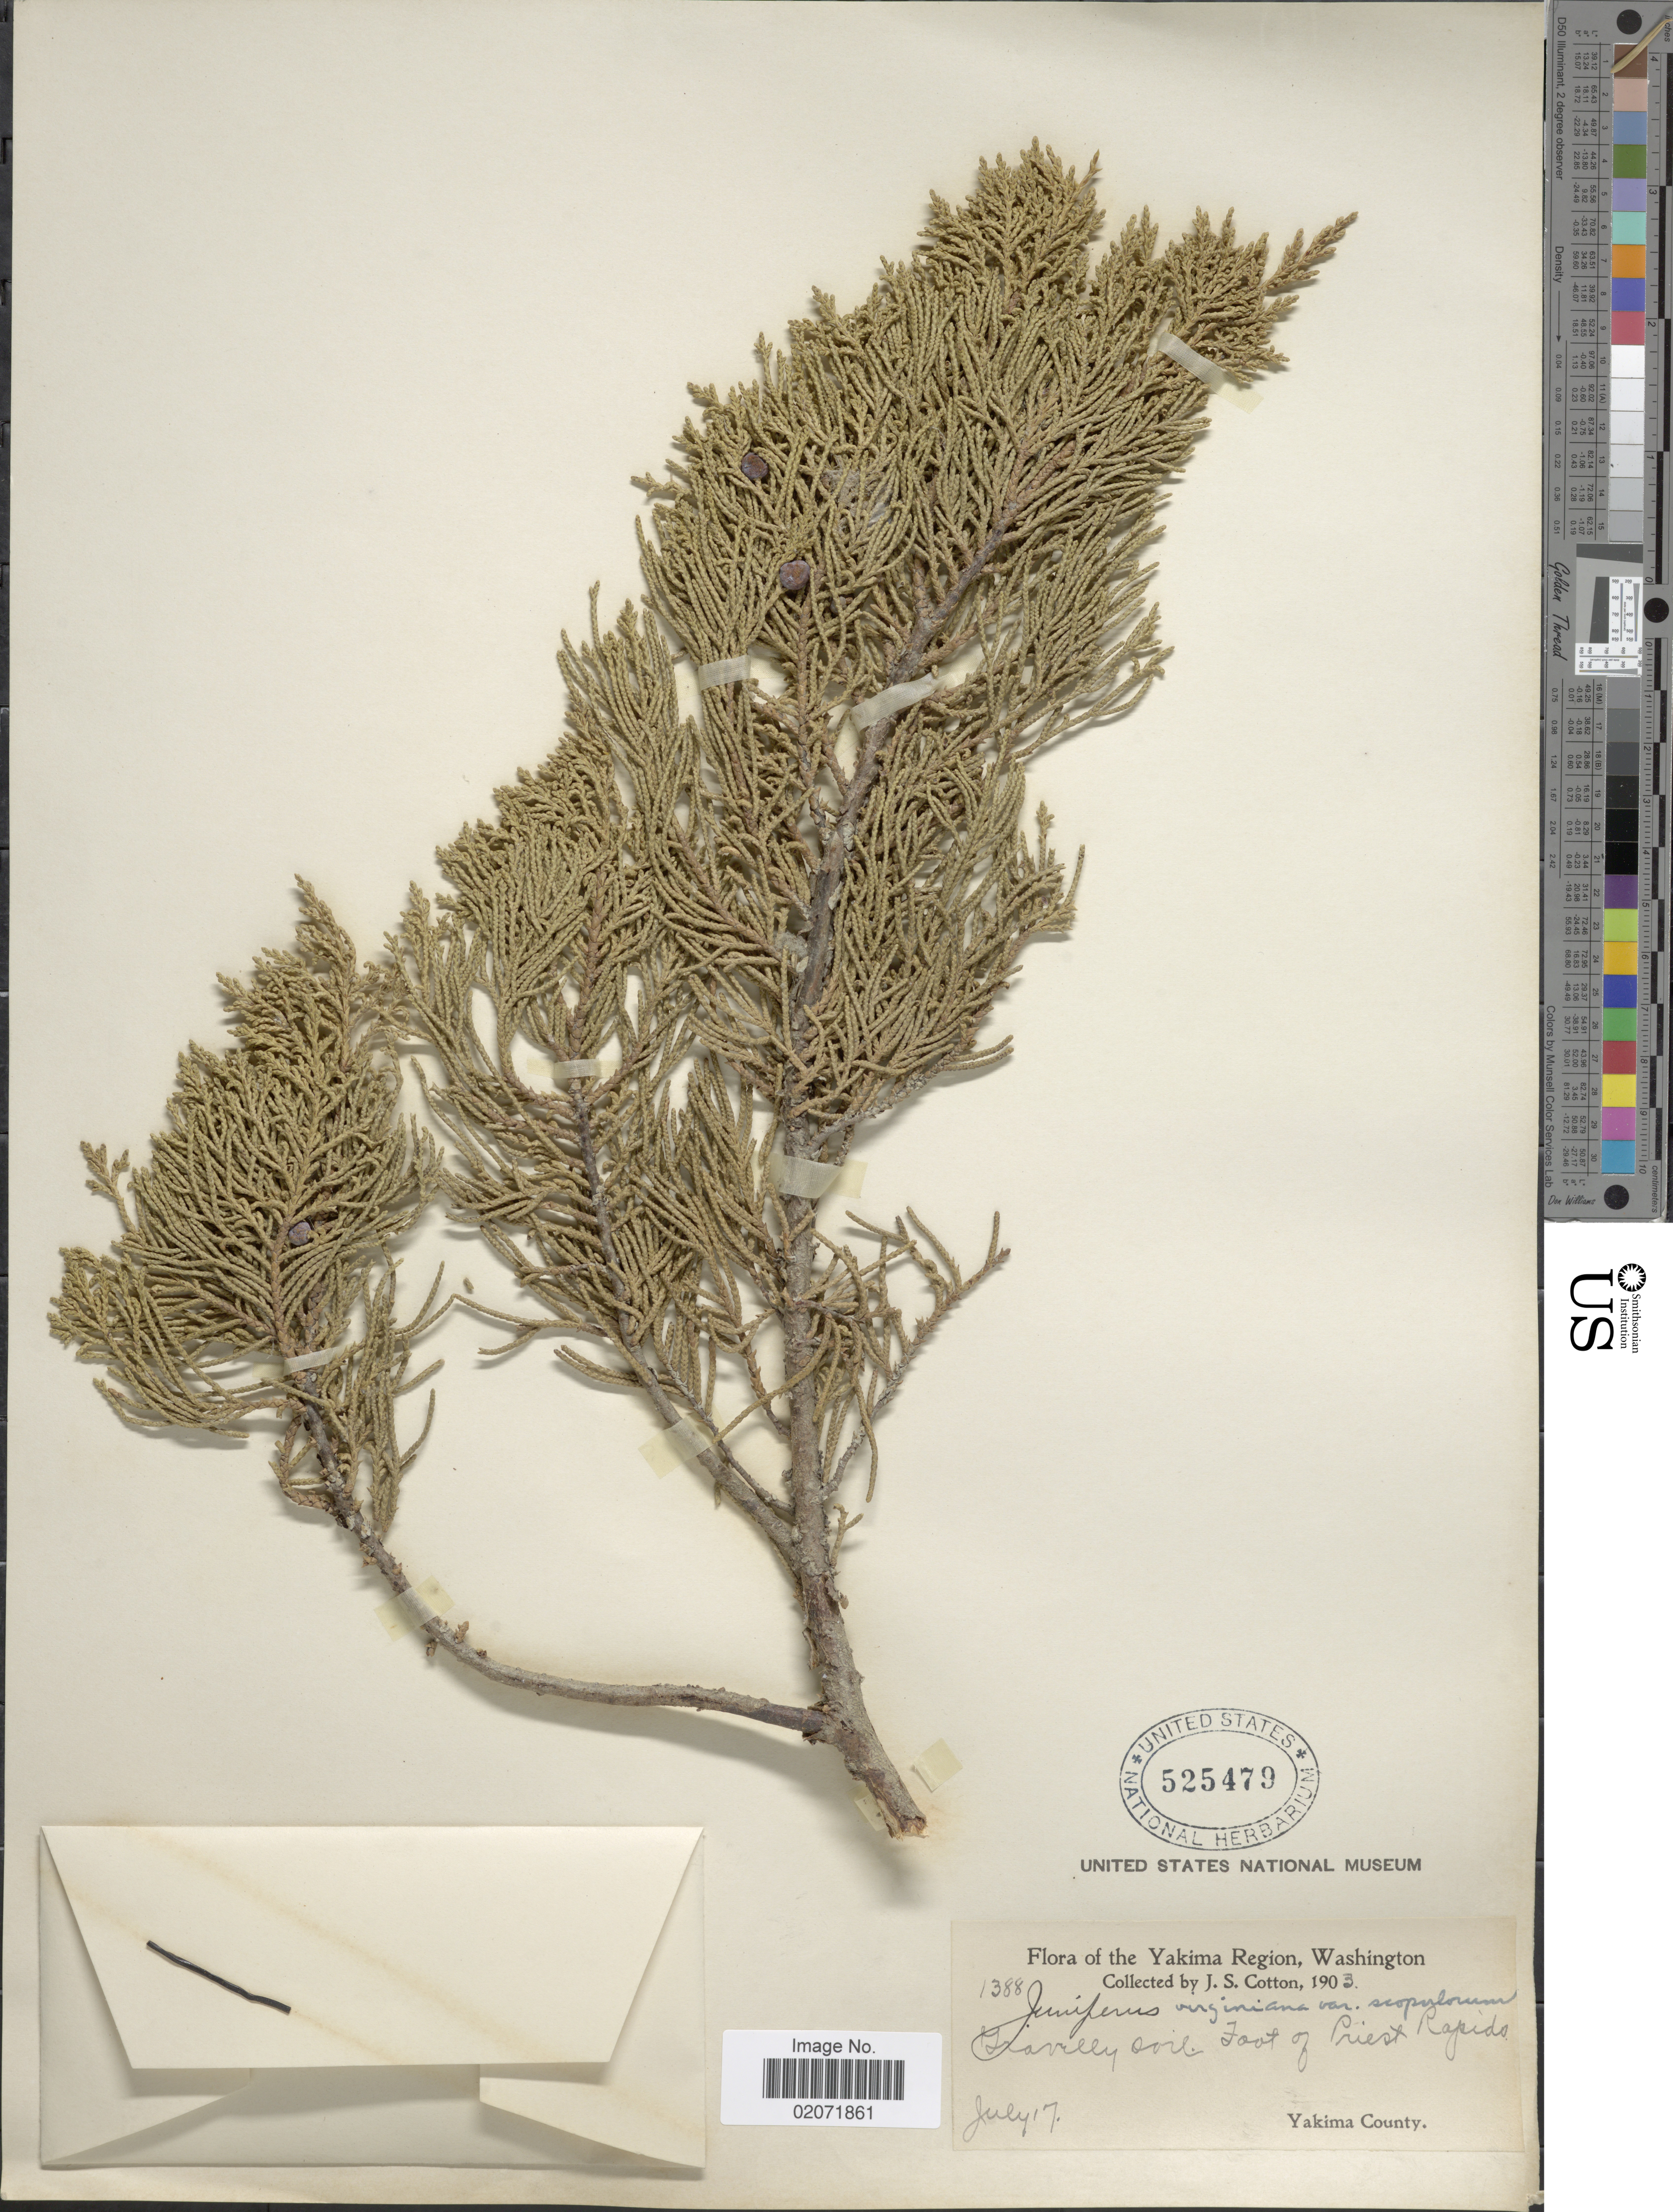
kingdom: Plantae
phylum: Tracheophyta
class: Pinopsida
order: Pinales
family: Cupressaceae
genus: Juniperus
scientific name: Juniperus scopulorum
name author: Sarg.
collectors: J. S. Cotton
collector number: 1388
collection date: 1903-07-17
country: United States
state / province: Washington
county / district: Yakima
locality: The Yakima Region, Gravelly soil, Foot of Priest Rapids, Yakima County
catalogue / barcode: US 525479